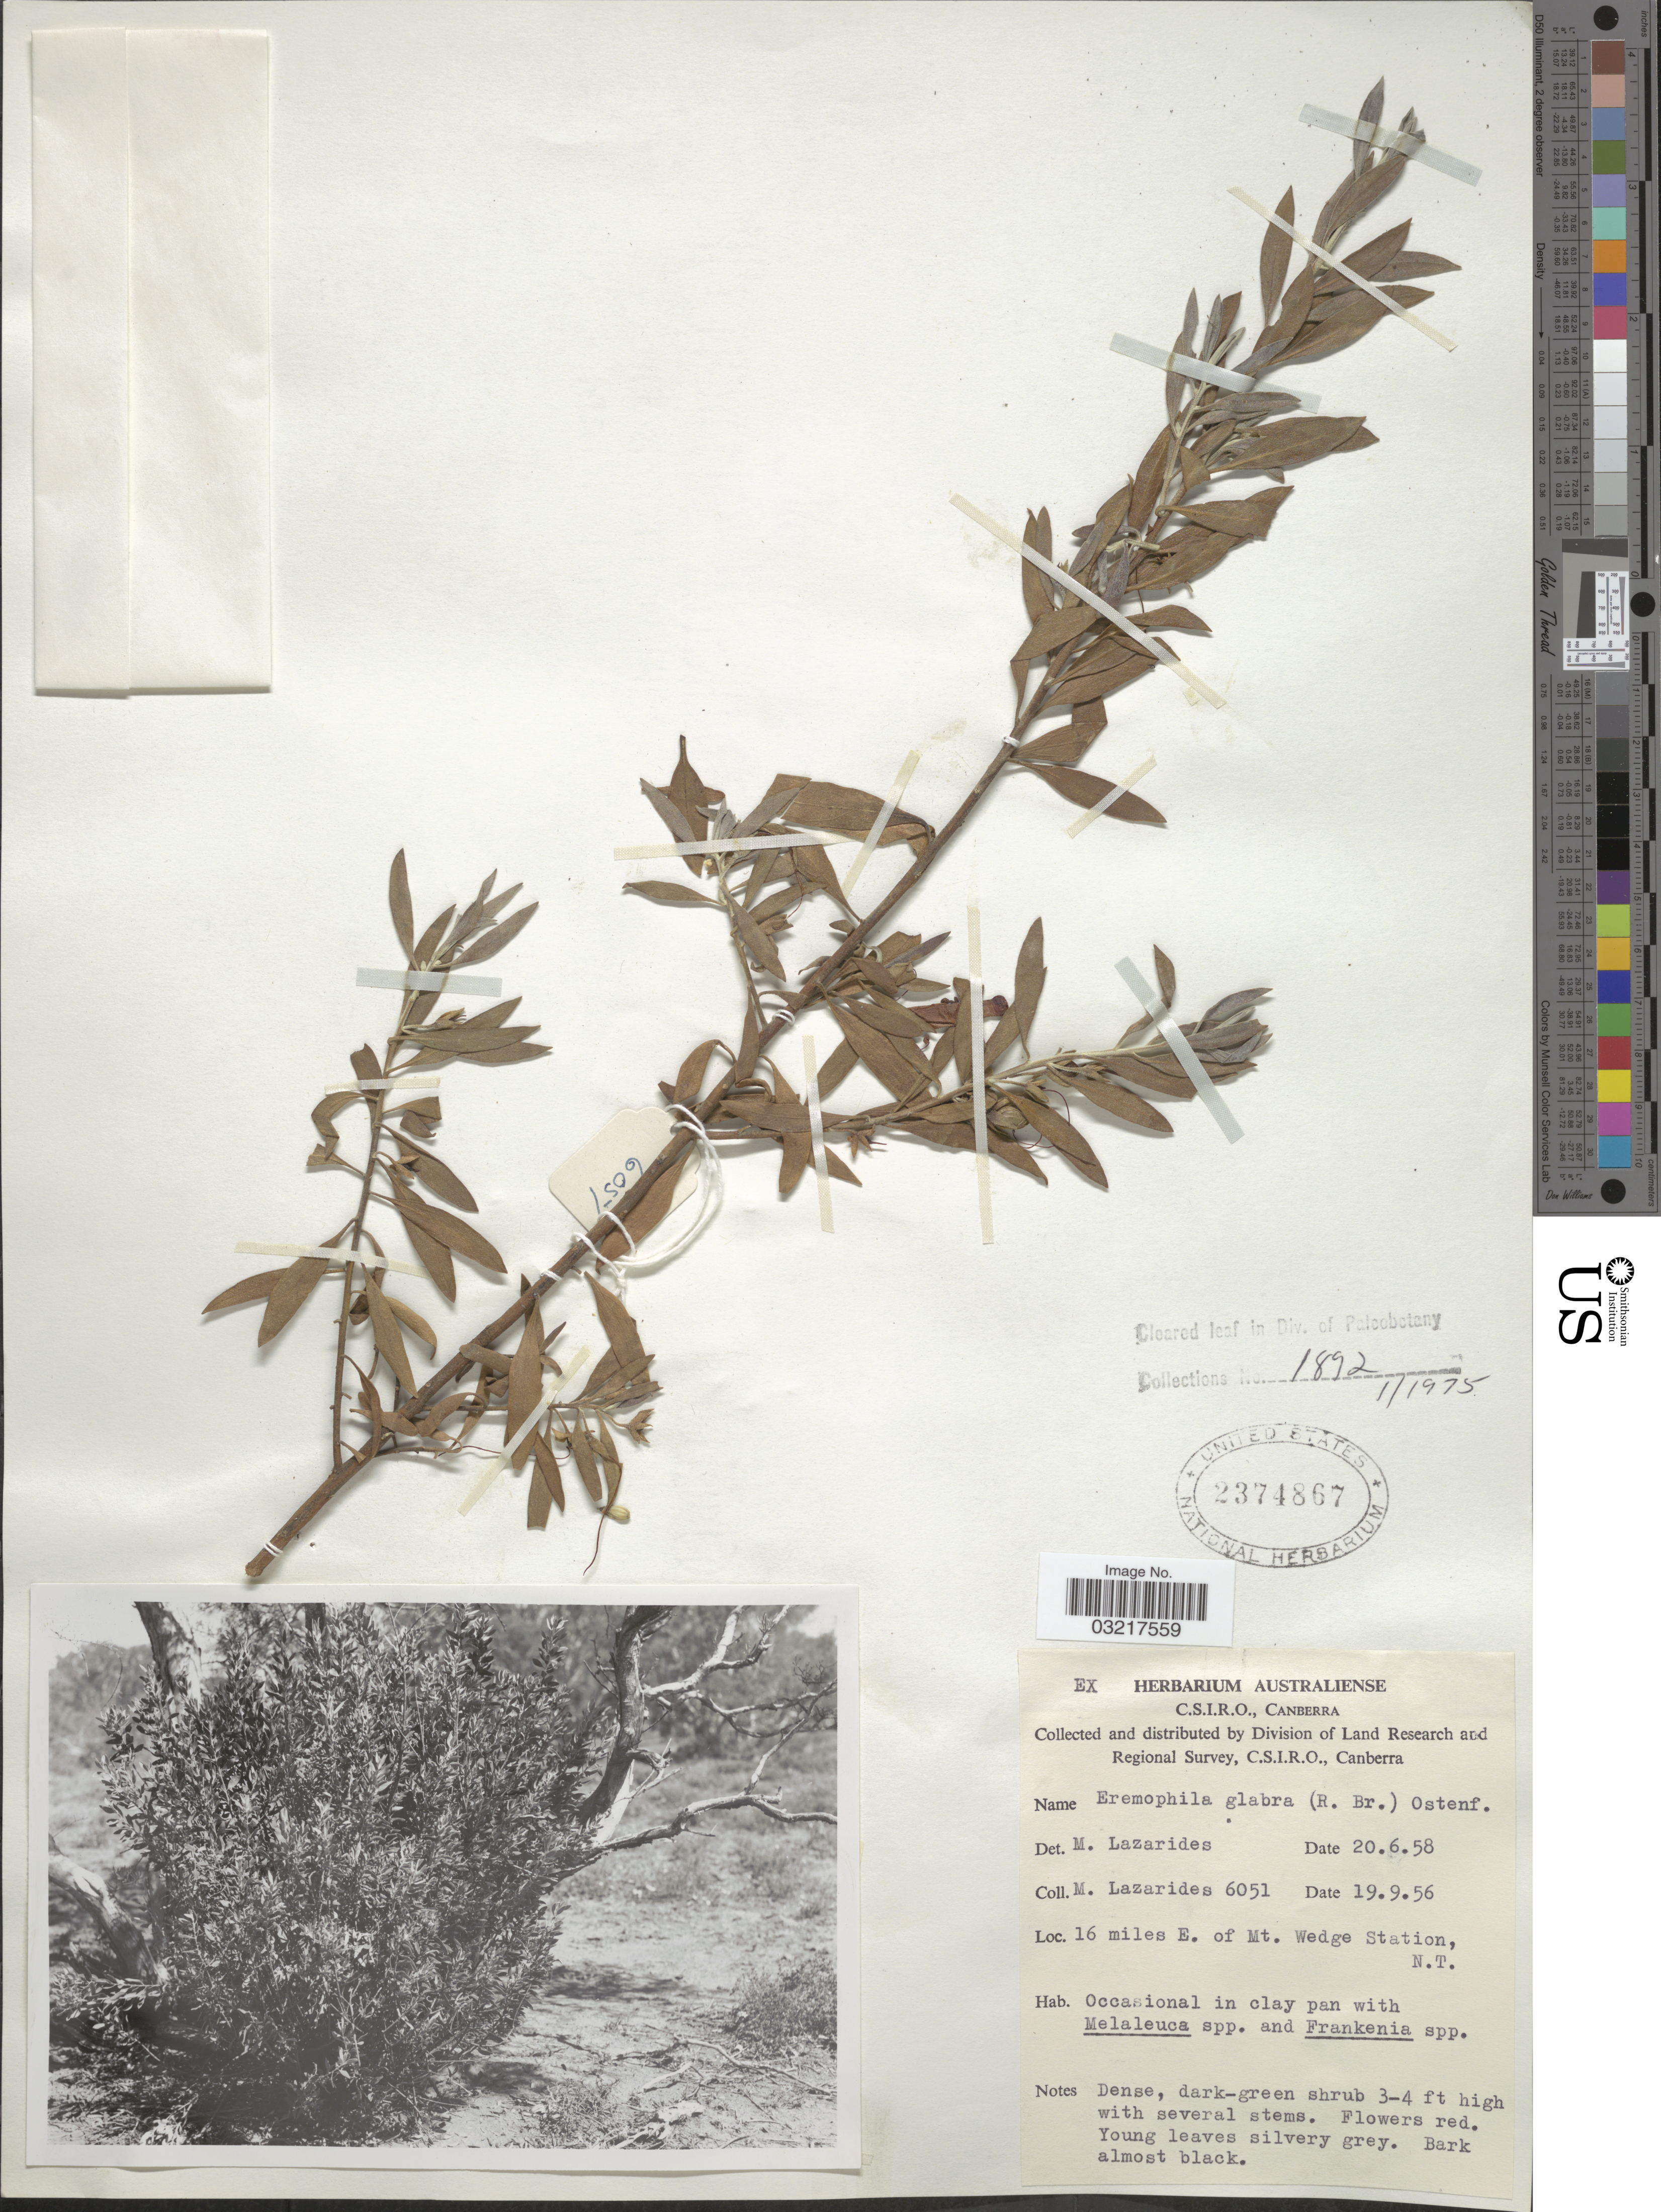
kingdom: Plantae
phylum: Tracheophyta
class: Magnoliopsida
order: Lamiales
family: Scrophulariaceae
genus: Eremophila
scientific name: Eremophila glabra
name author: (R. Br.) Ostenf.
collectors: M. Lazarides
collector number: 6051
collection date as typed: Transcribed d/m/y: 19/9/56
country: Australia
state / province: Northern Territory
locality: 16 miles E. of Mt. Wedge Station, N.T.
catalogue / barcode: US 2374867